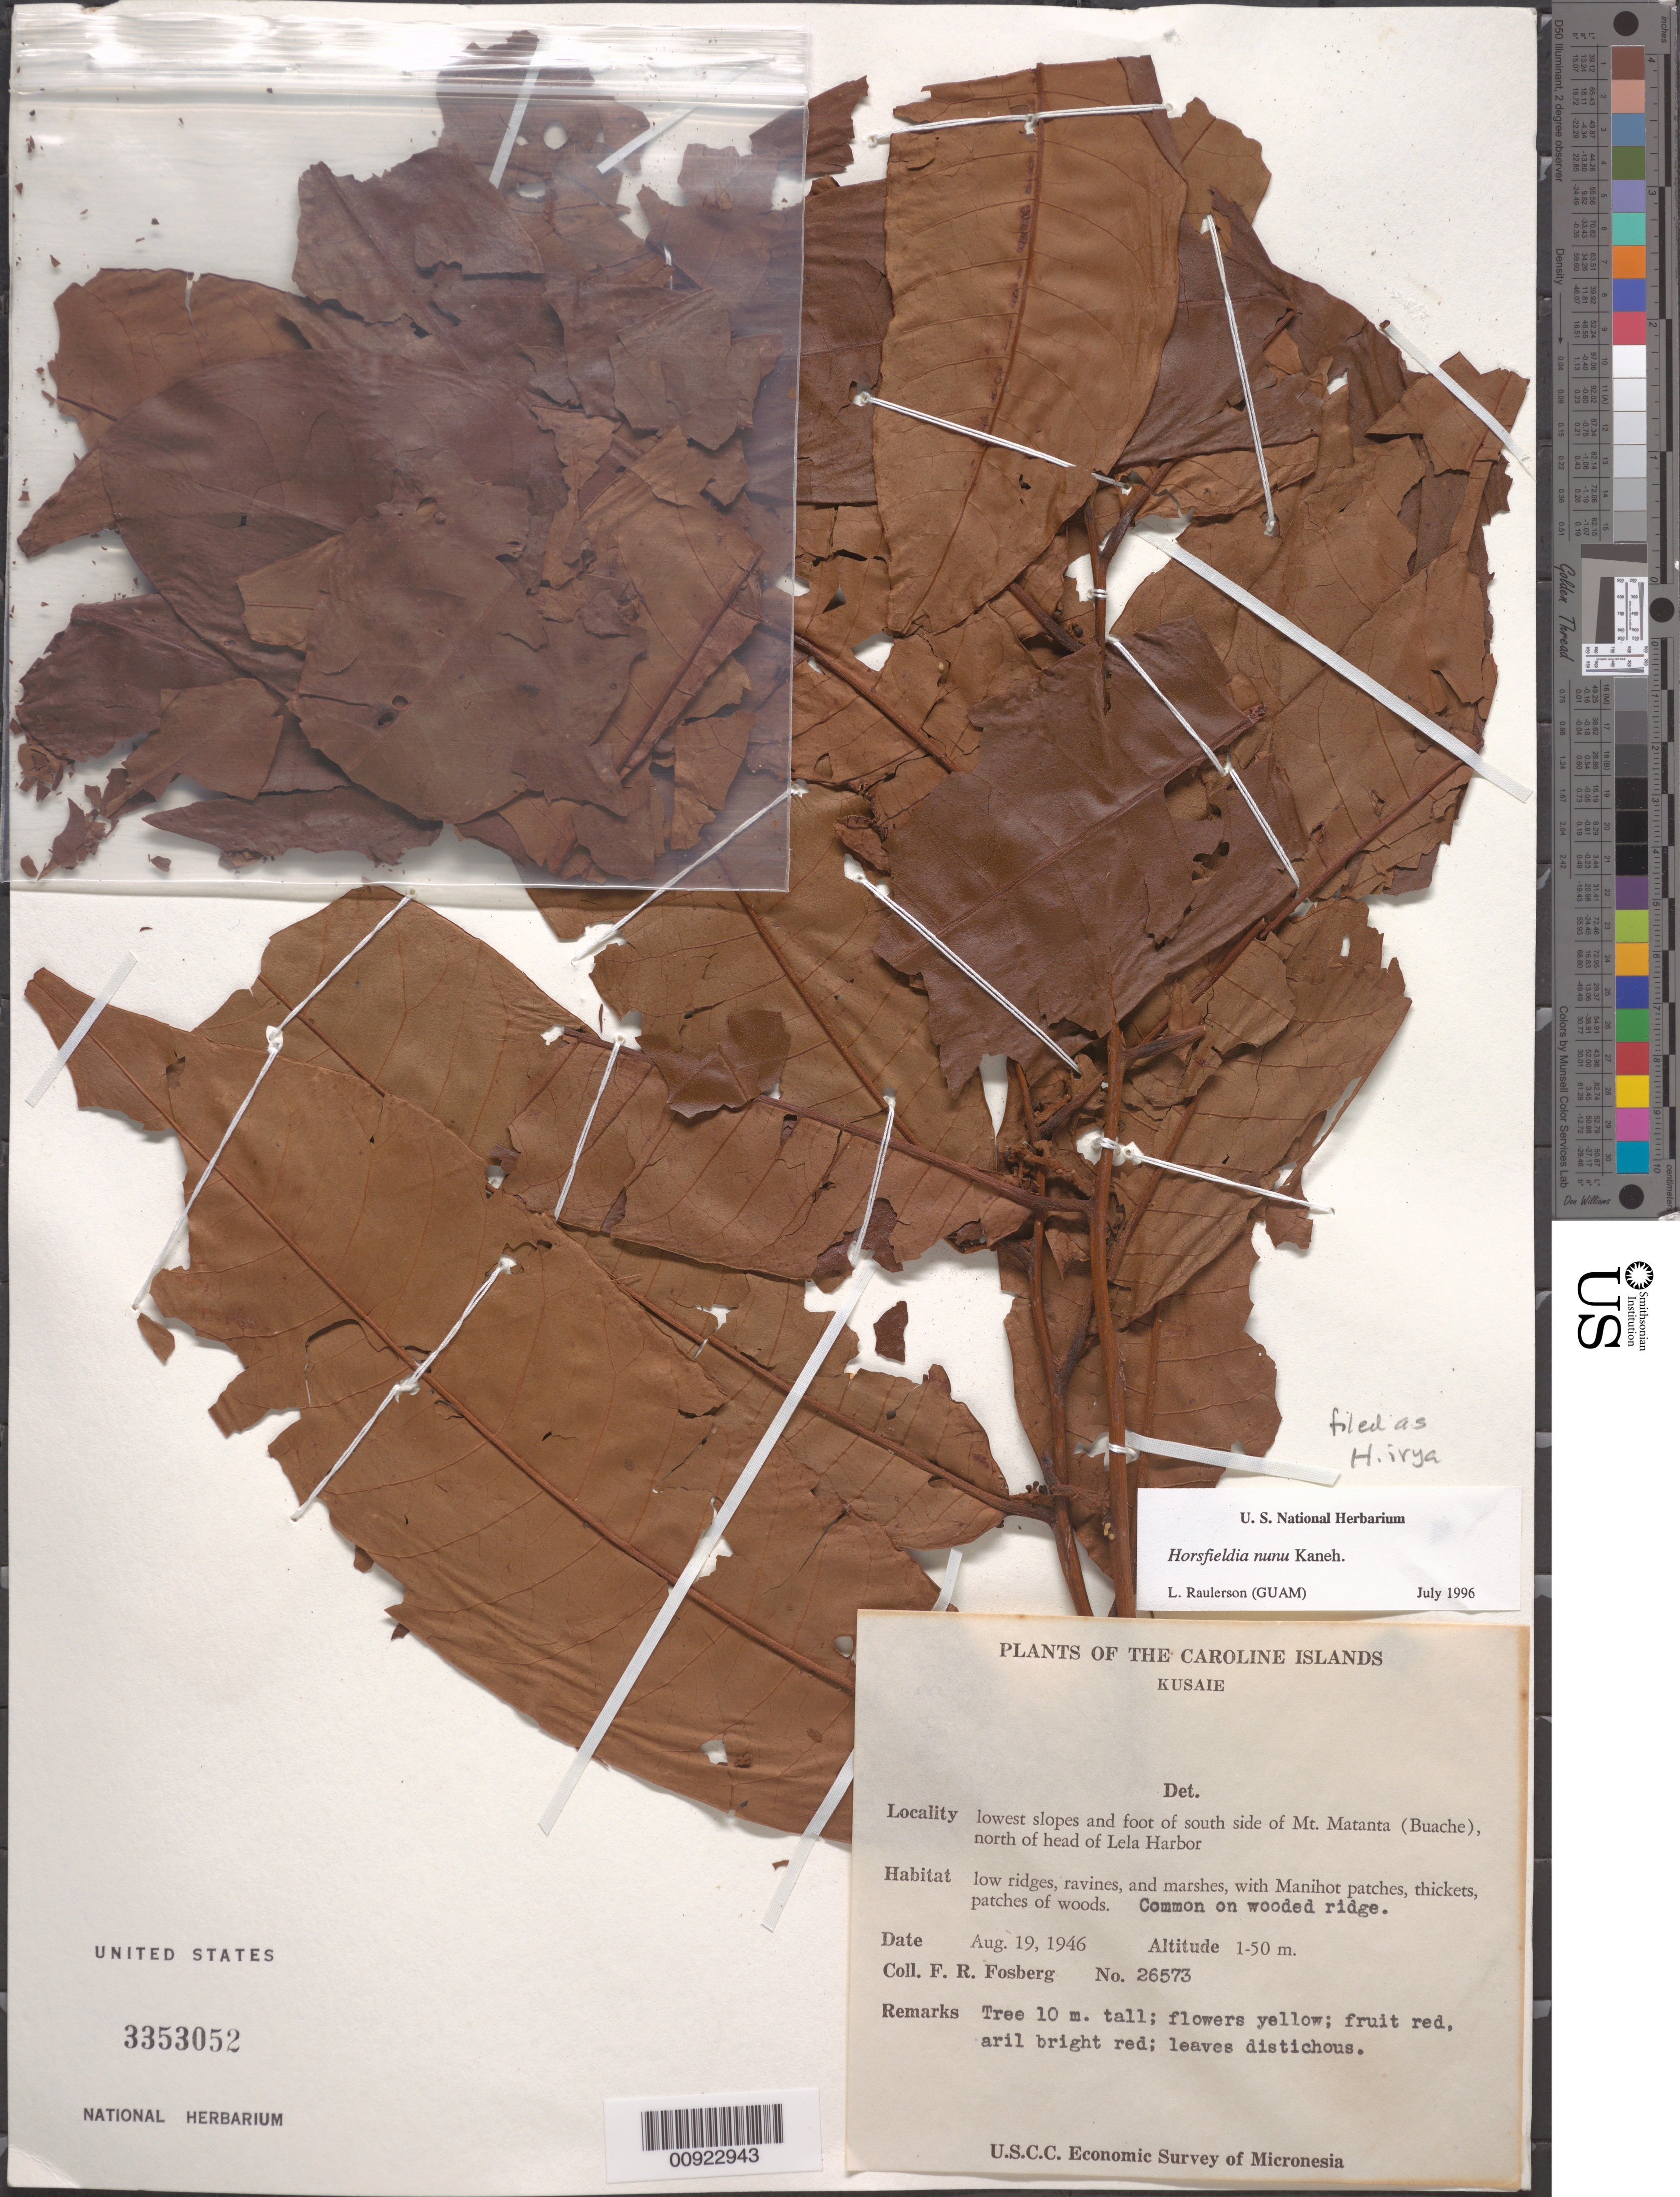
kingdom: Plantae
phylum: Tracheophyta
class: Magnoliopsida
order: Magnoliales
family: Myristicaceae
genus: Horsfieldia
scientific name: Horsfieldia irya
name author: (Gaertn.) Warb.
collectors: F. R. Fosberg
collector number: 26573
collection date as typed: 19 Aug 1946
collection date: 1946-08-19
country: Micronesia, Federated States of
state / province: Kosrae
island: Kosrae [Kusaie]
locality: South side of Mt. Matanta (Buache), north of head of Lela Harbor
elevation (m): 1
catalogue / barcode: US 3353052